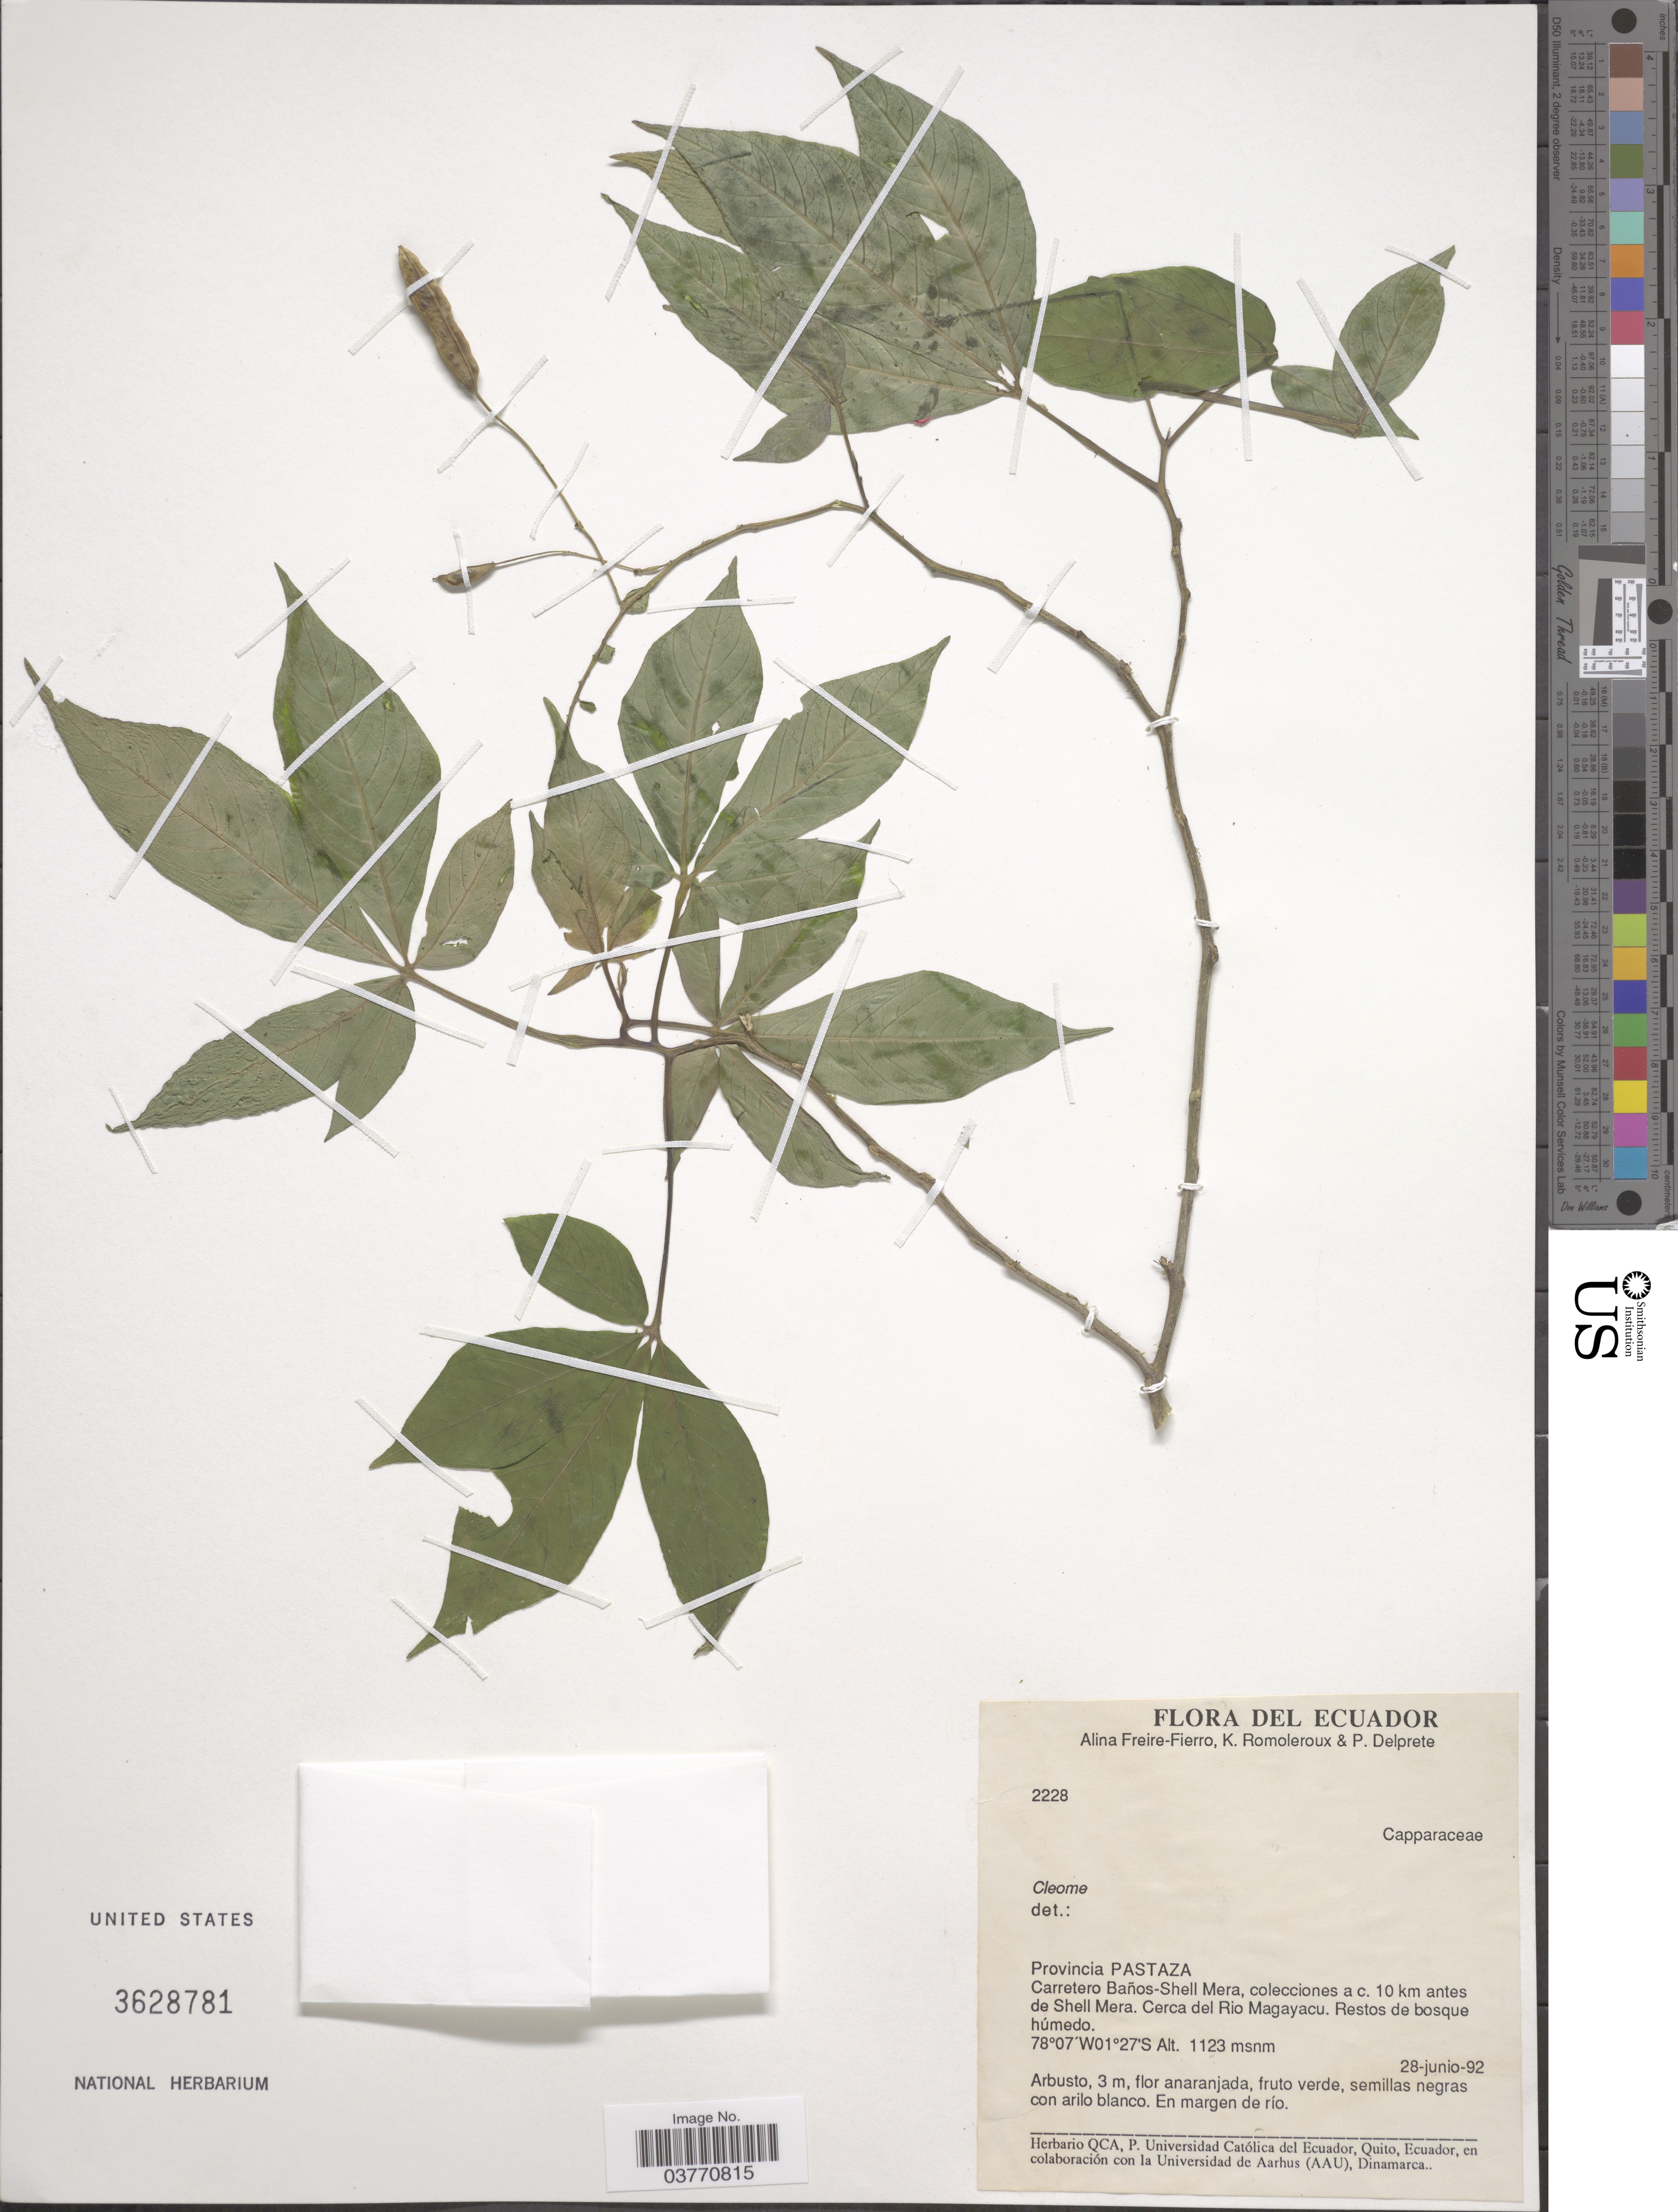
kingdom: Plantae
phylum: Tracheophyta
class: Magnoliopsida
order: Brassicales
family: Cleomaceae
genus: Cleome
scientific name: Cleome sp.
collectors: A. Freire-Fierro, K. Romoleroux & P. G. Delprete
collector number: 2228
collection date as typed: Transcribed d/m/y: 28/6/92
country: Ecuador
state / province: Pastaza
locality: Carretero Baños-Shell Mera, colecciones a c. 10 km antes de Shell Mera. Cerca del Rio Magayacu.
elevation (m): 1123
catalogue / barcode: US 3628781